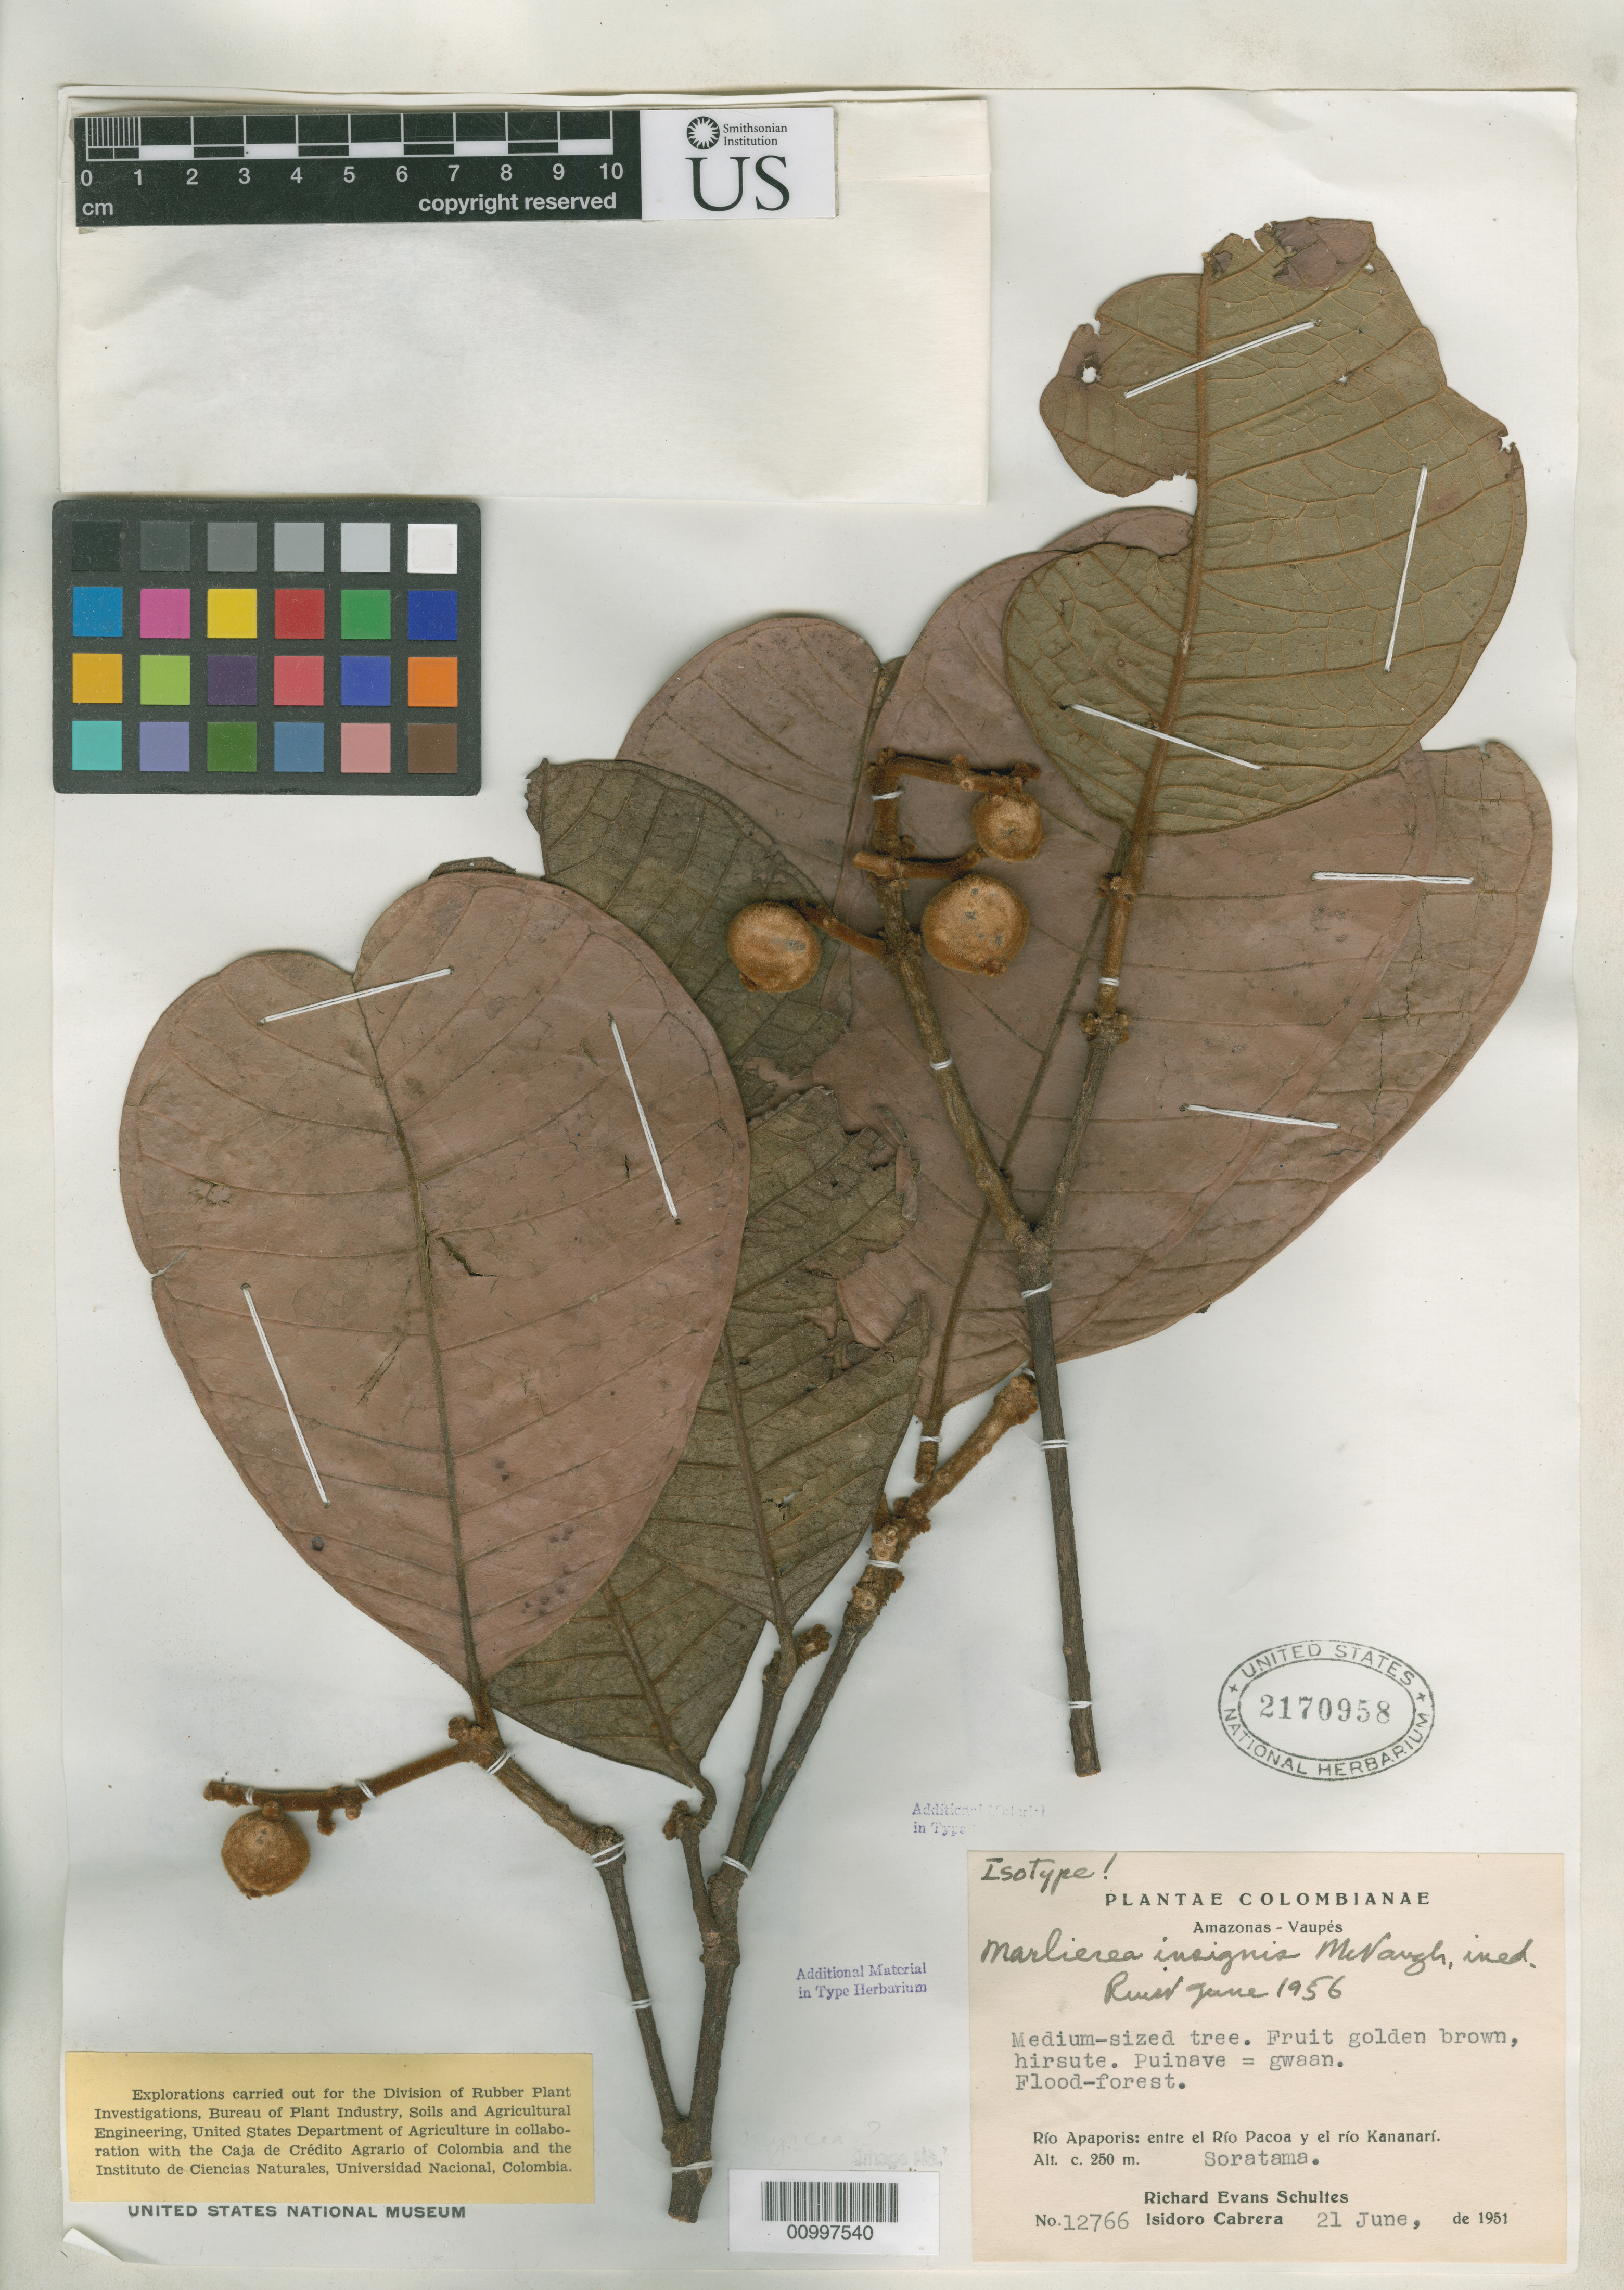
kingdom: Plantae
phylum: Tracheophyta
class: Magnoliopsida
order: Myrtales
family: Myrtaceae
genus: Marlierea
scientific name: Marlierea insignis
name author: McVaugh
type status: Isotype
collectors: R. E. Schultes & I. Cabrera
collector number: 12766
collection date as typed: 21 Jun 1951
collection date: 1951-06-21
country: Colombia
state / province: Amazônas / Vaupés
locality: Rio Apaporis: entire el Rio Pacoa y el rio Kananari. Soratama.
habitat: Flood-forest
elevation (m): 250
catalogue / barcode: US 2170958